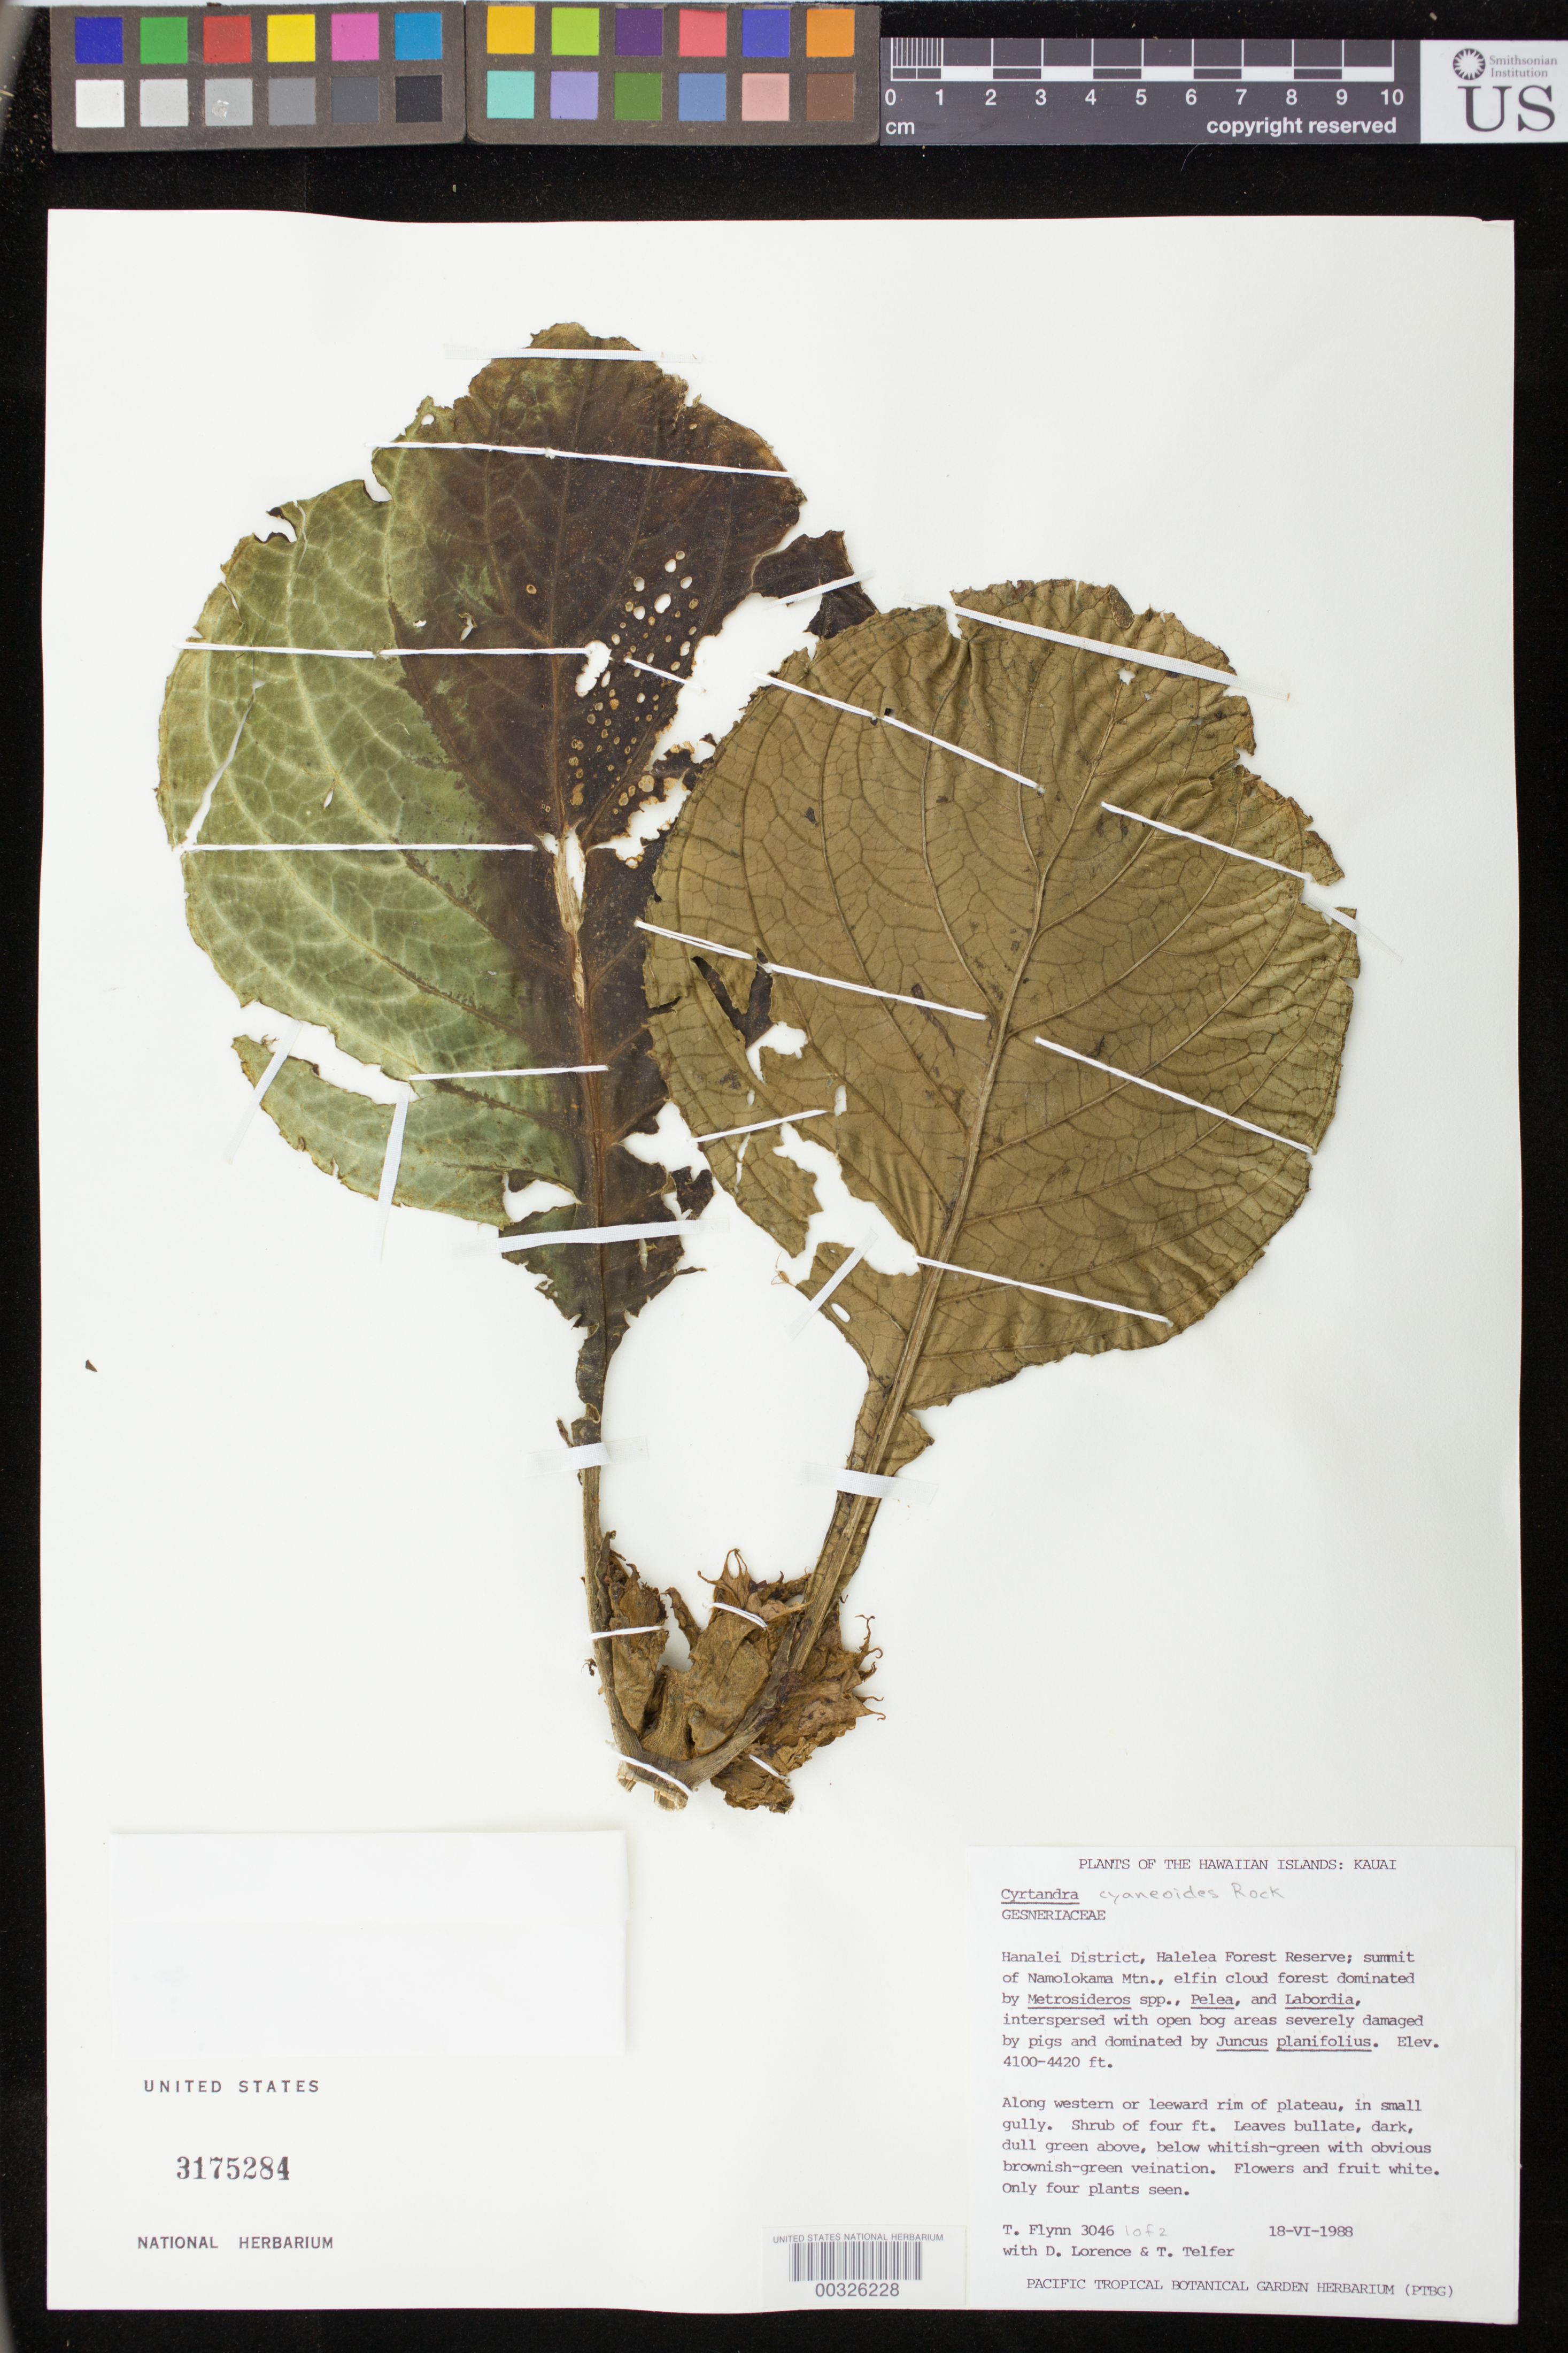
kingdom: Plantae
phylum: Tracheophyta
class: Magnoliopsida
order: Lamiales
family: Gesneriaceae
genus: Cyrtandra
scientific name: Cyrtandra cyaneoides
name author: Rock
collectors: T. W. Flynn, D. Lorence & T. Telfer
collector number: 3046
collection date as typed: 18 Jun 1988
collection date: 1988-06-18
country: United States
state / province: Hawaii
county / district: Kauai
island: Kaua'i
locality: Kauai co., Hanalei Dist, Halelea forest reserve, summit of Namolokama mtn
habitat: Elfin cloud forest ...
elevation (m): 1250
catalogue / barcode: US 3175284